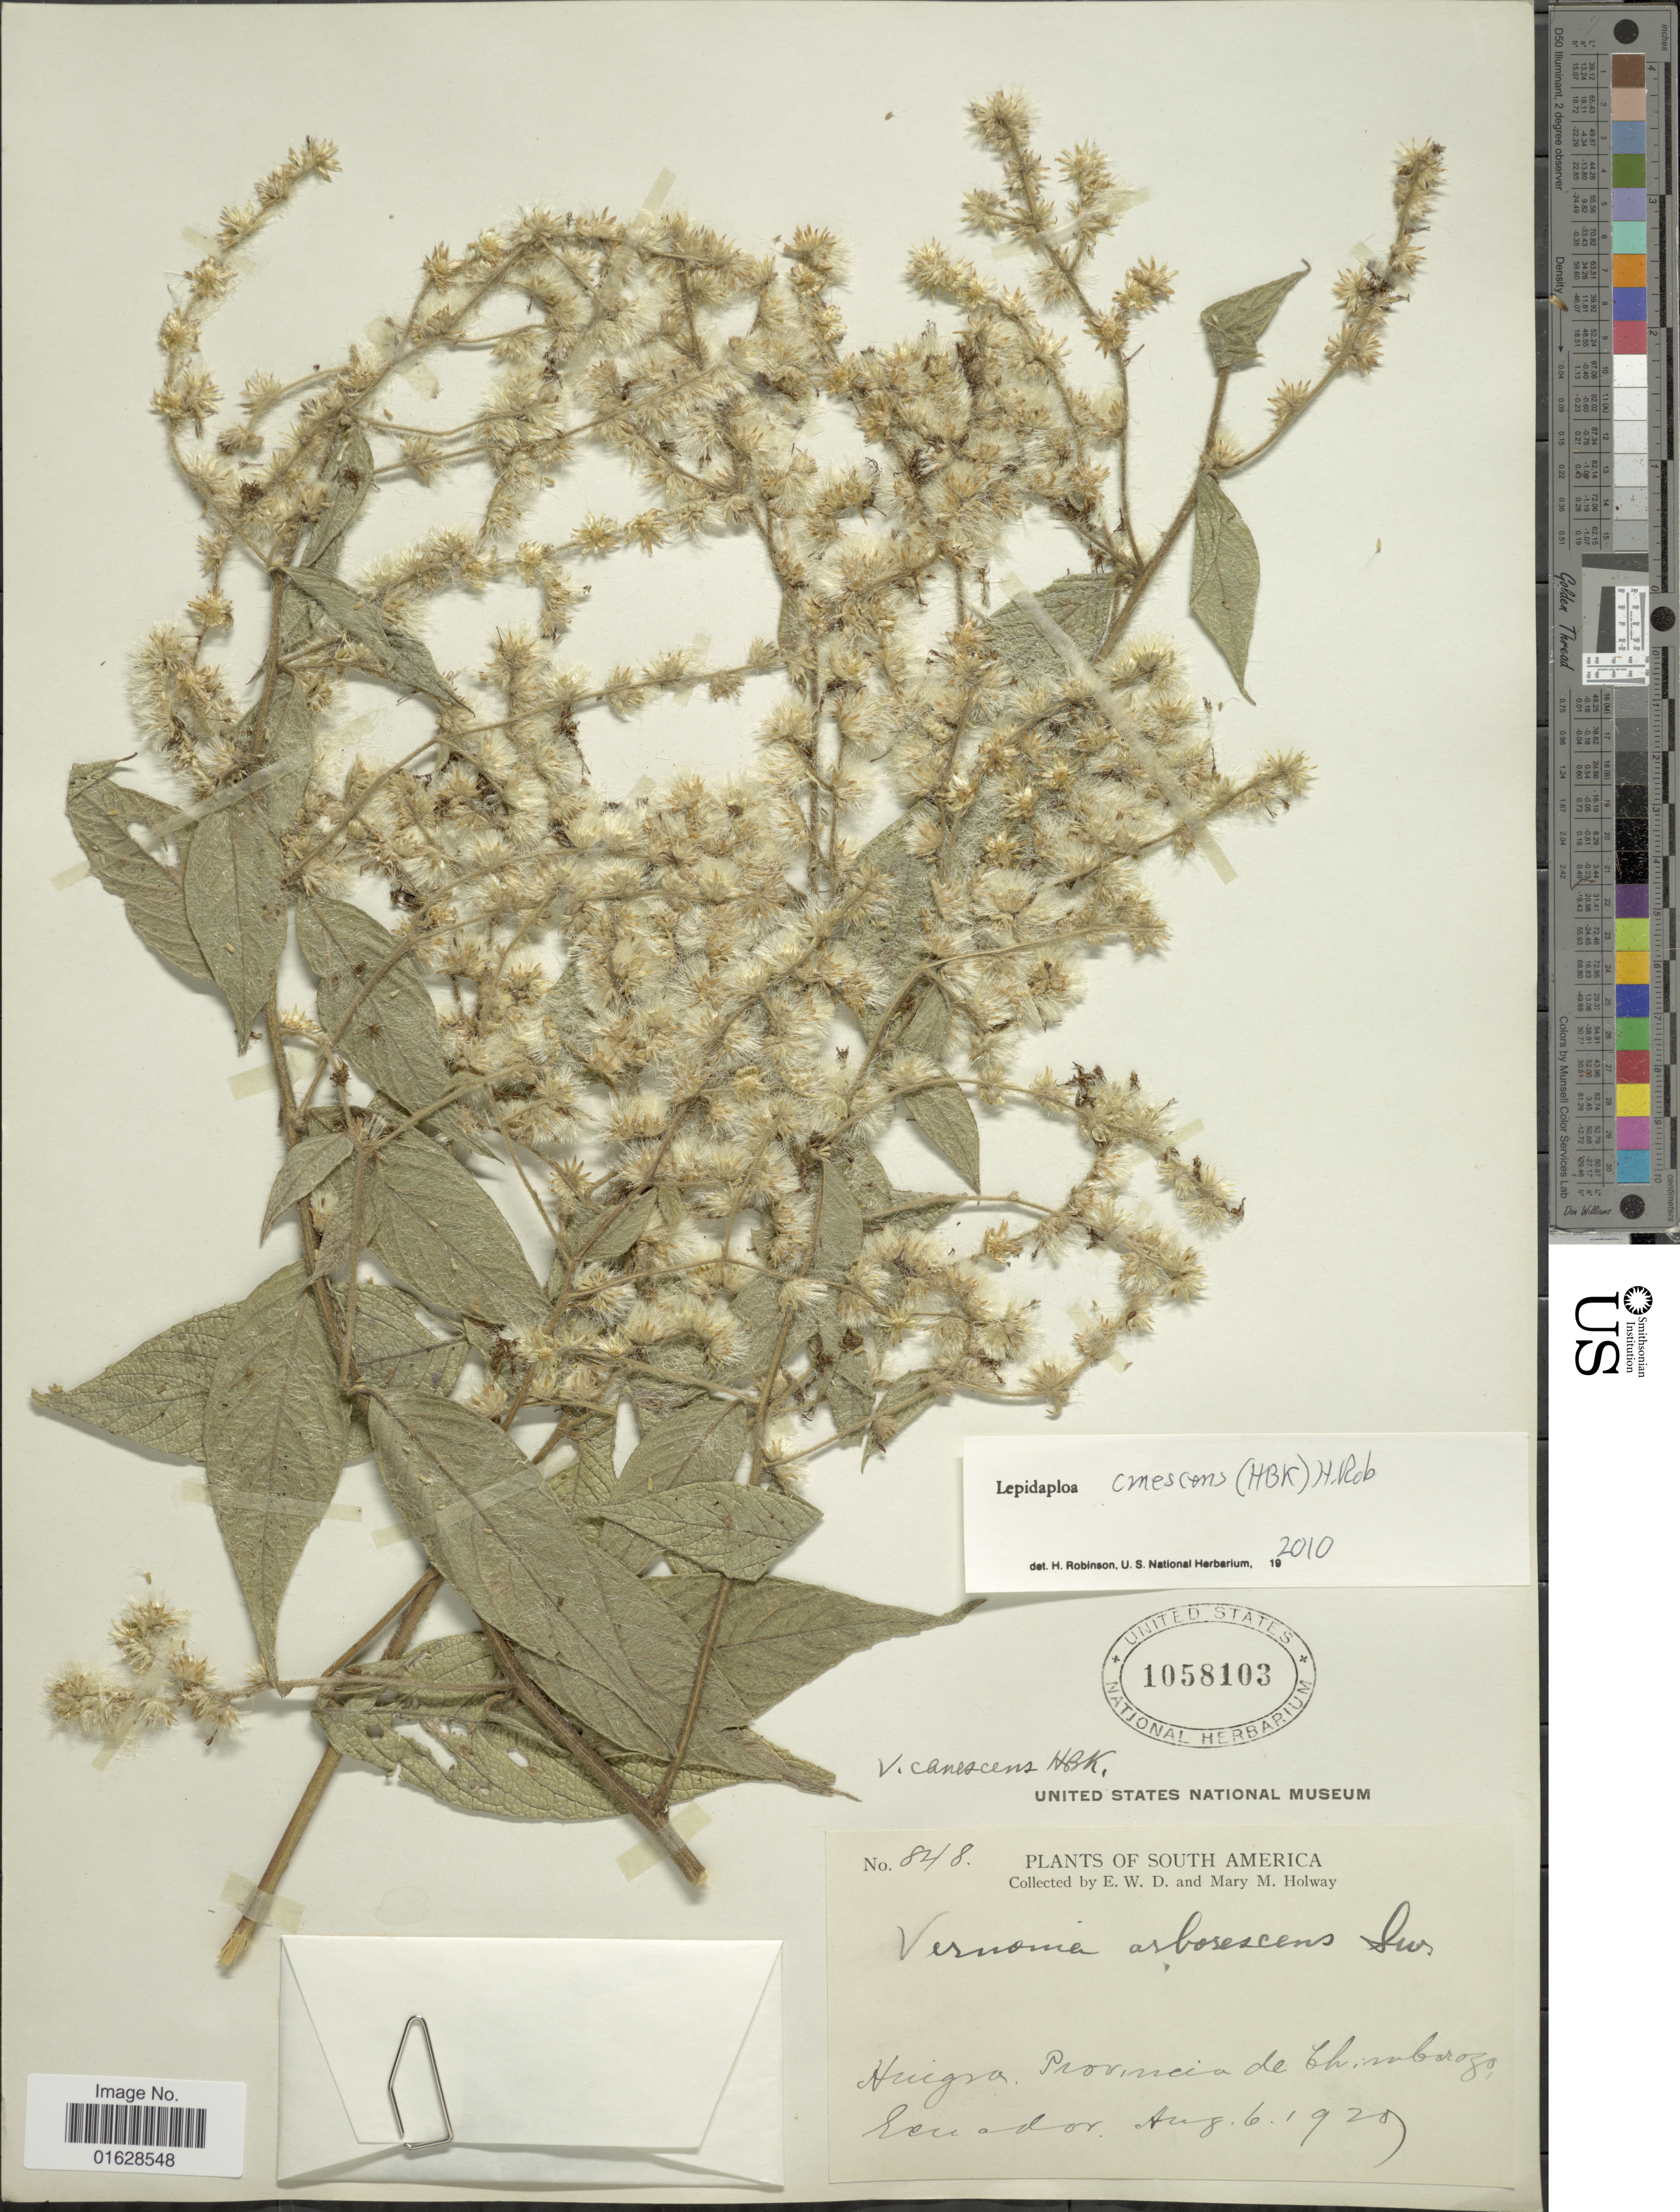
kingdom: Plantae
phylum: Tracheophyta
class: Magnoliopsida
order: Asterales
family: Asteraceae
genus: Lepidaploa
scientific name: Lepidaploa canescens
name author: (Kunth) H. Rob.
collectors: E. W. D. Holway & M. M. Holway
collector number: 848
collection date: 1929-08-06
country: Ecuador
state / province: Chimborazo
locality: South America. Huigra. Provincia de Chimborazo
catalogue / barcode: US 1058103